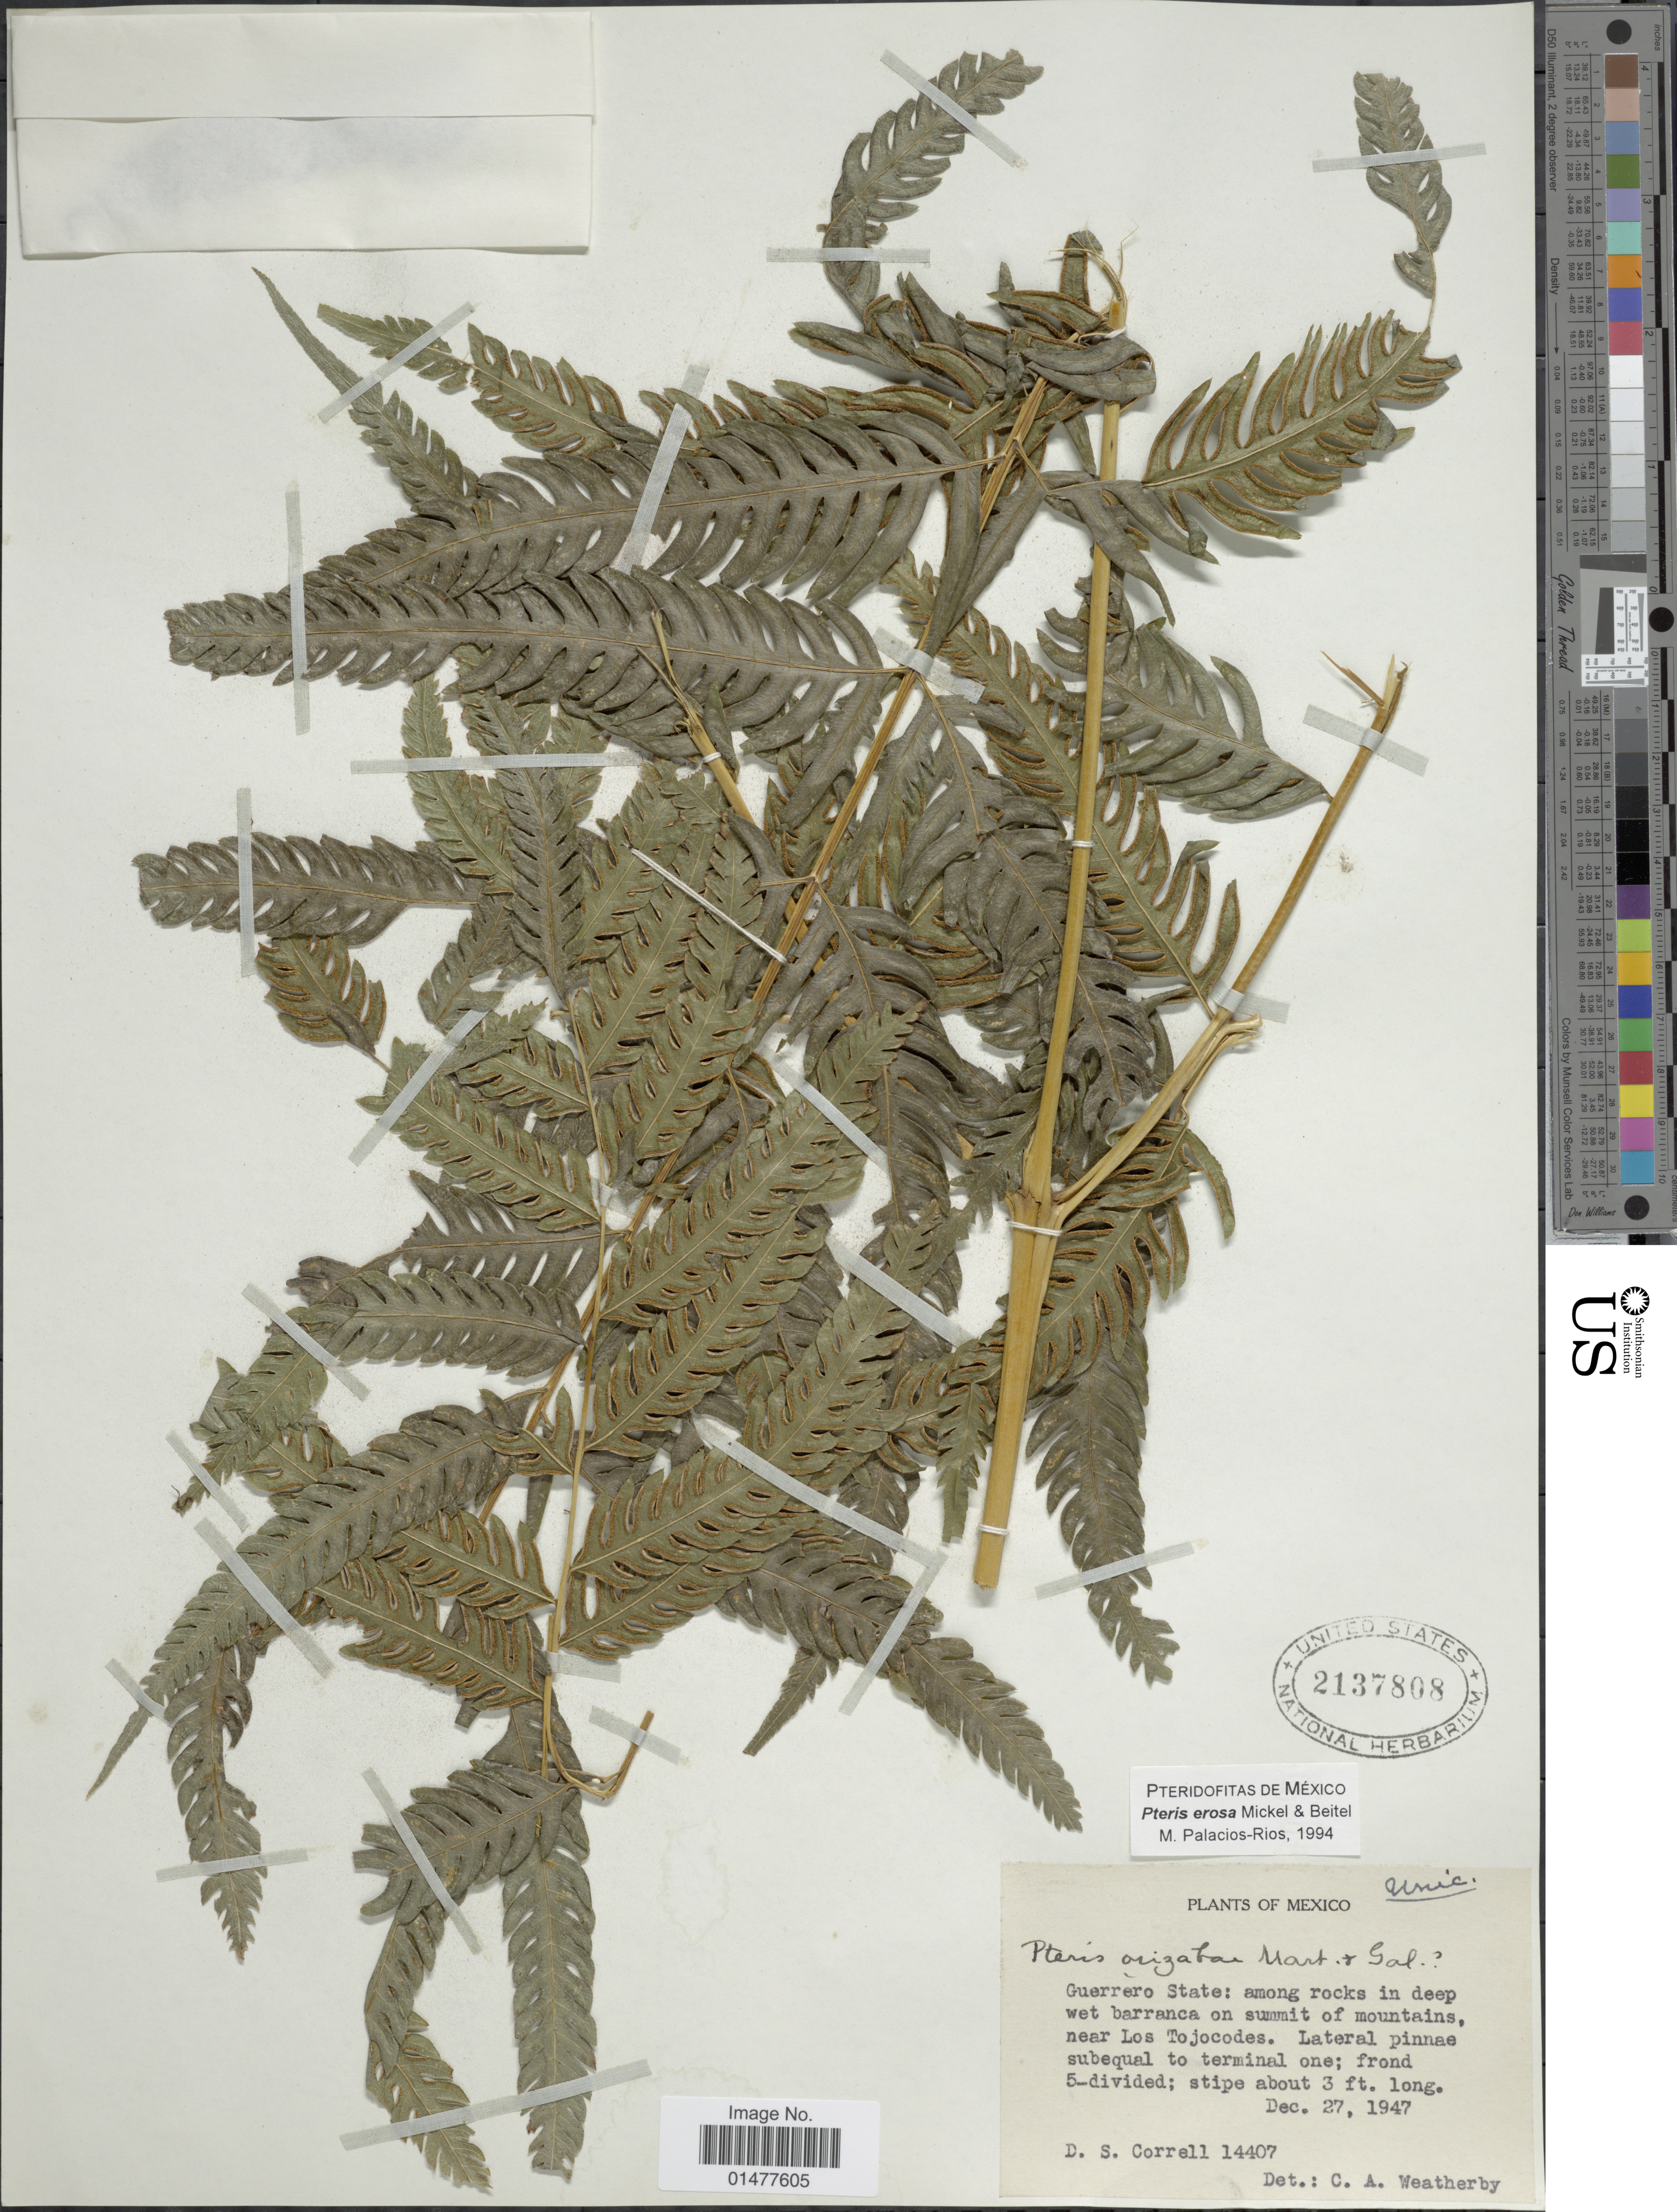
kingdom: Plantae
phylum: Tracheophyta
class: Polypodiopsida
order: Polypodiales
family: Pteridaceae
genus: Pteris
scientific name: Pteris erosa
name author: Mickel & Beitel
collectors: D. S. Correll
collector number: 14407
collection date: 1947-12-27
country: Mexico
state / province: Guerrero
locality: Among rocks in deep wet barranca on summit of mountains, near Los Tojocodes.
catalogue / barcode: US 2137808